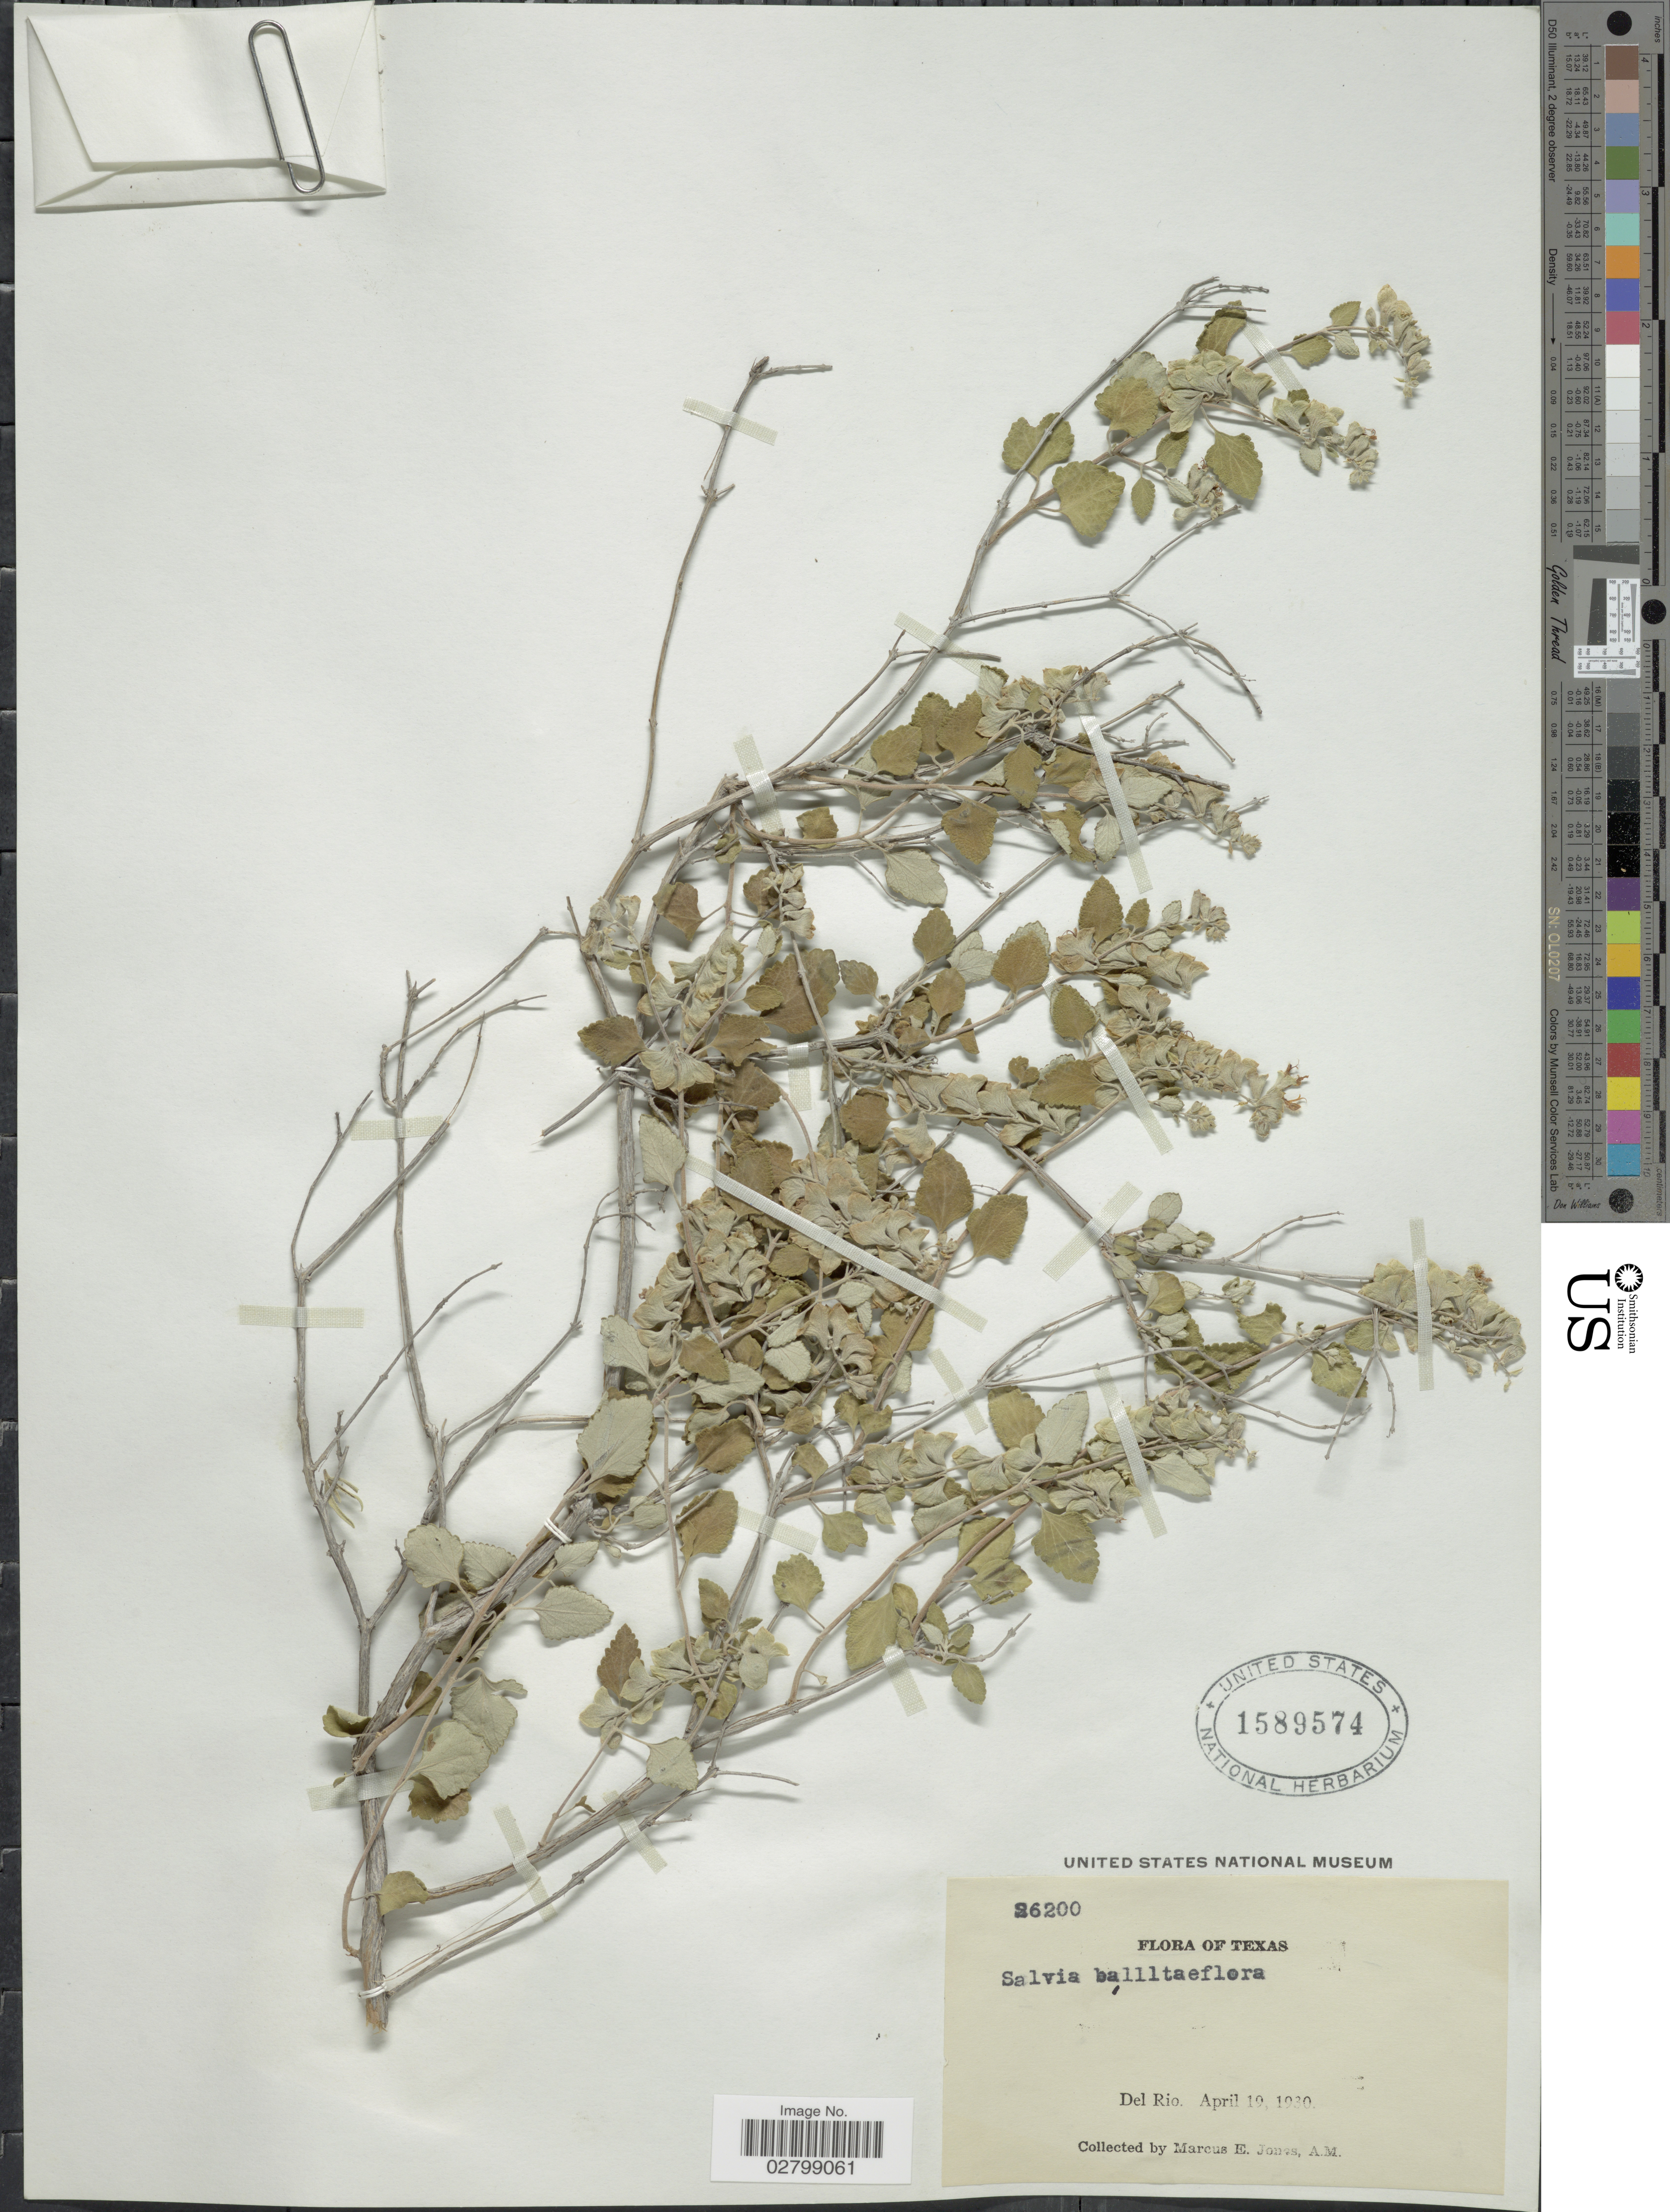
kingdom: Plantae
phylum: Tracheophyta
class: Magnoliopsida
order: Lamiales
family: Lamiaceae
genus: Salvia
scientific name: Salvia ballotiflora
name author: Benth.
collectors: M. E. Jones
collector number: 26200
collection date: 1930-04-19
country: United States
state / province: Texas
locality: Del Rio.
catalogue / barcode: US 1589574